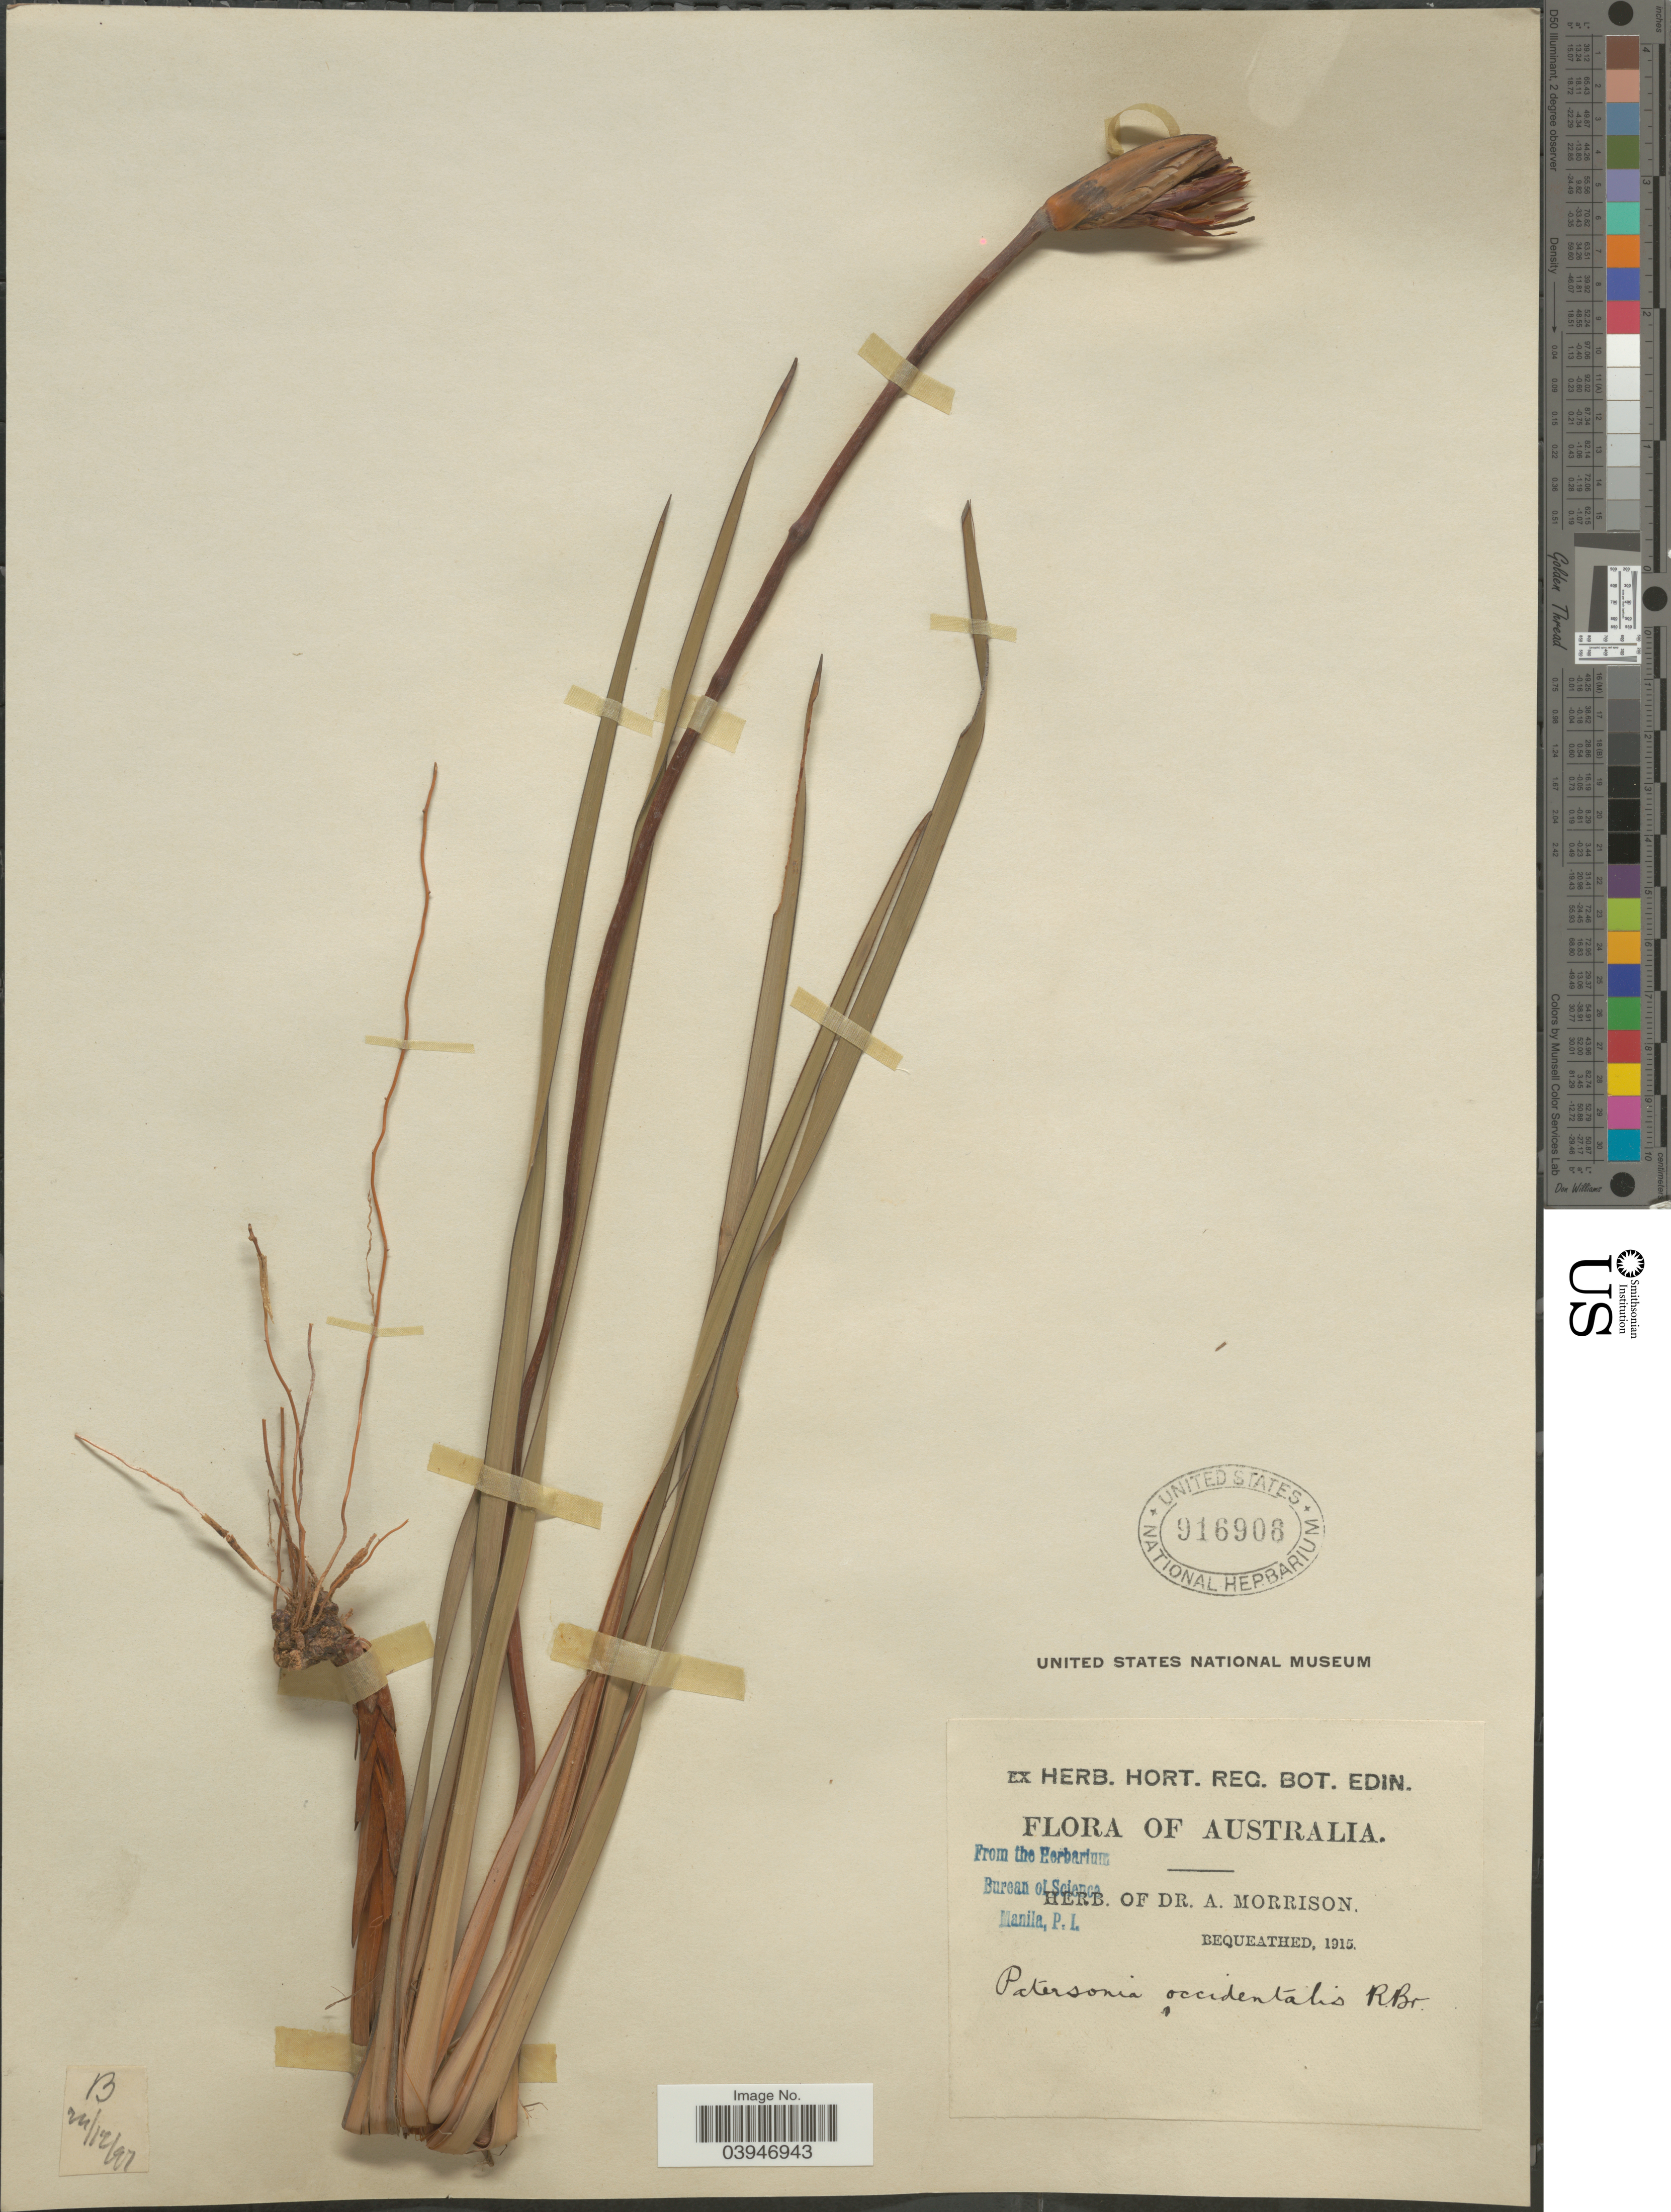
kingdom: Plantae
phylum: Tracheophyta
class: Liliopsida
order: Asparagales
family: Iridaceae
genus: Patersonia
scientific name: Patersonia occidentalis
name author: R. Br.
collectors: ex herb. Dr. A. Morrison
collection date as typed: Transcribed d/m/y: 24/12/97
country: Australia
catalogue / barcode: US 916906